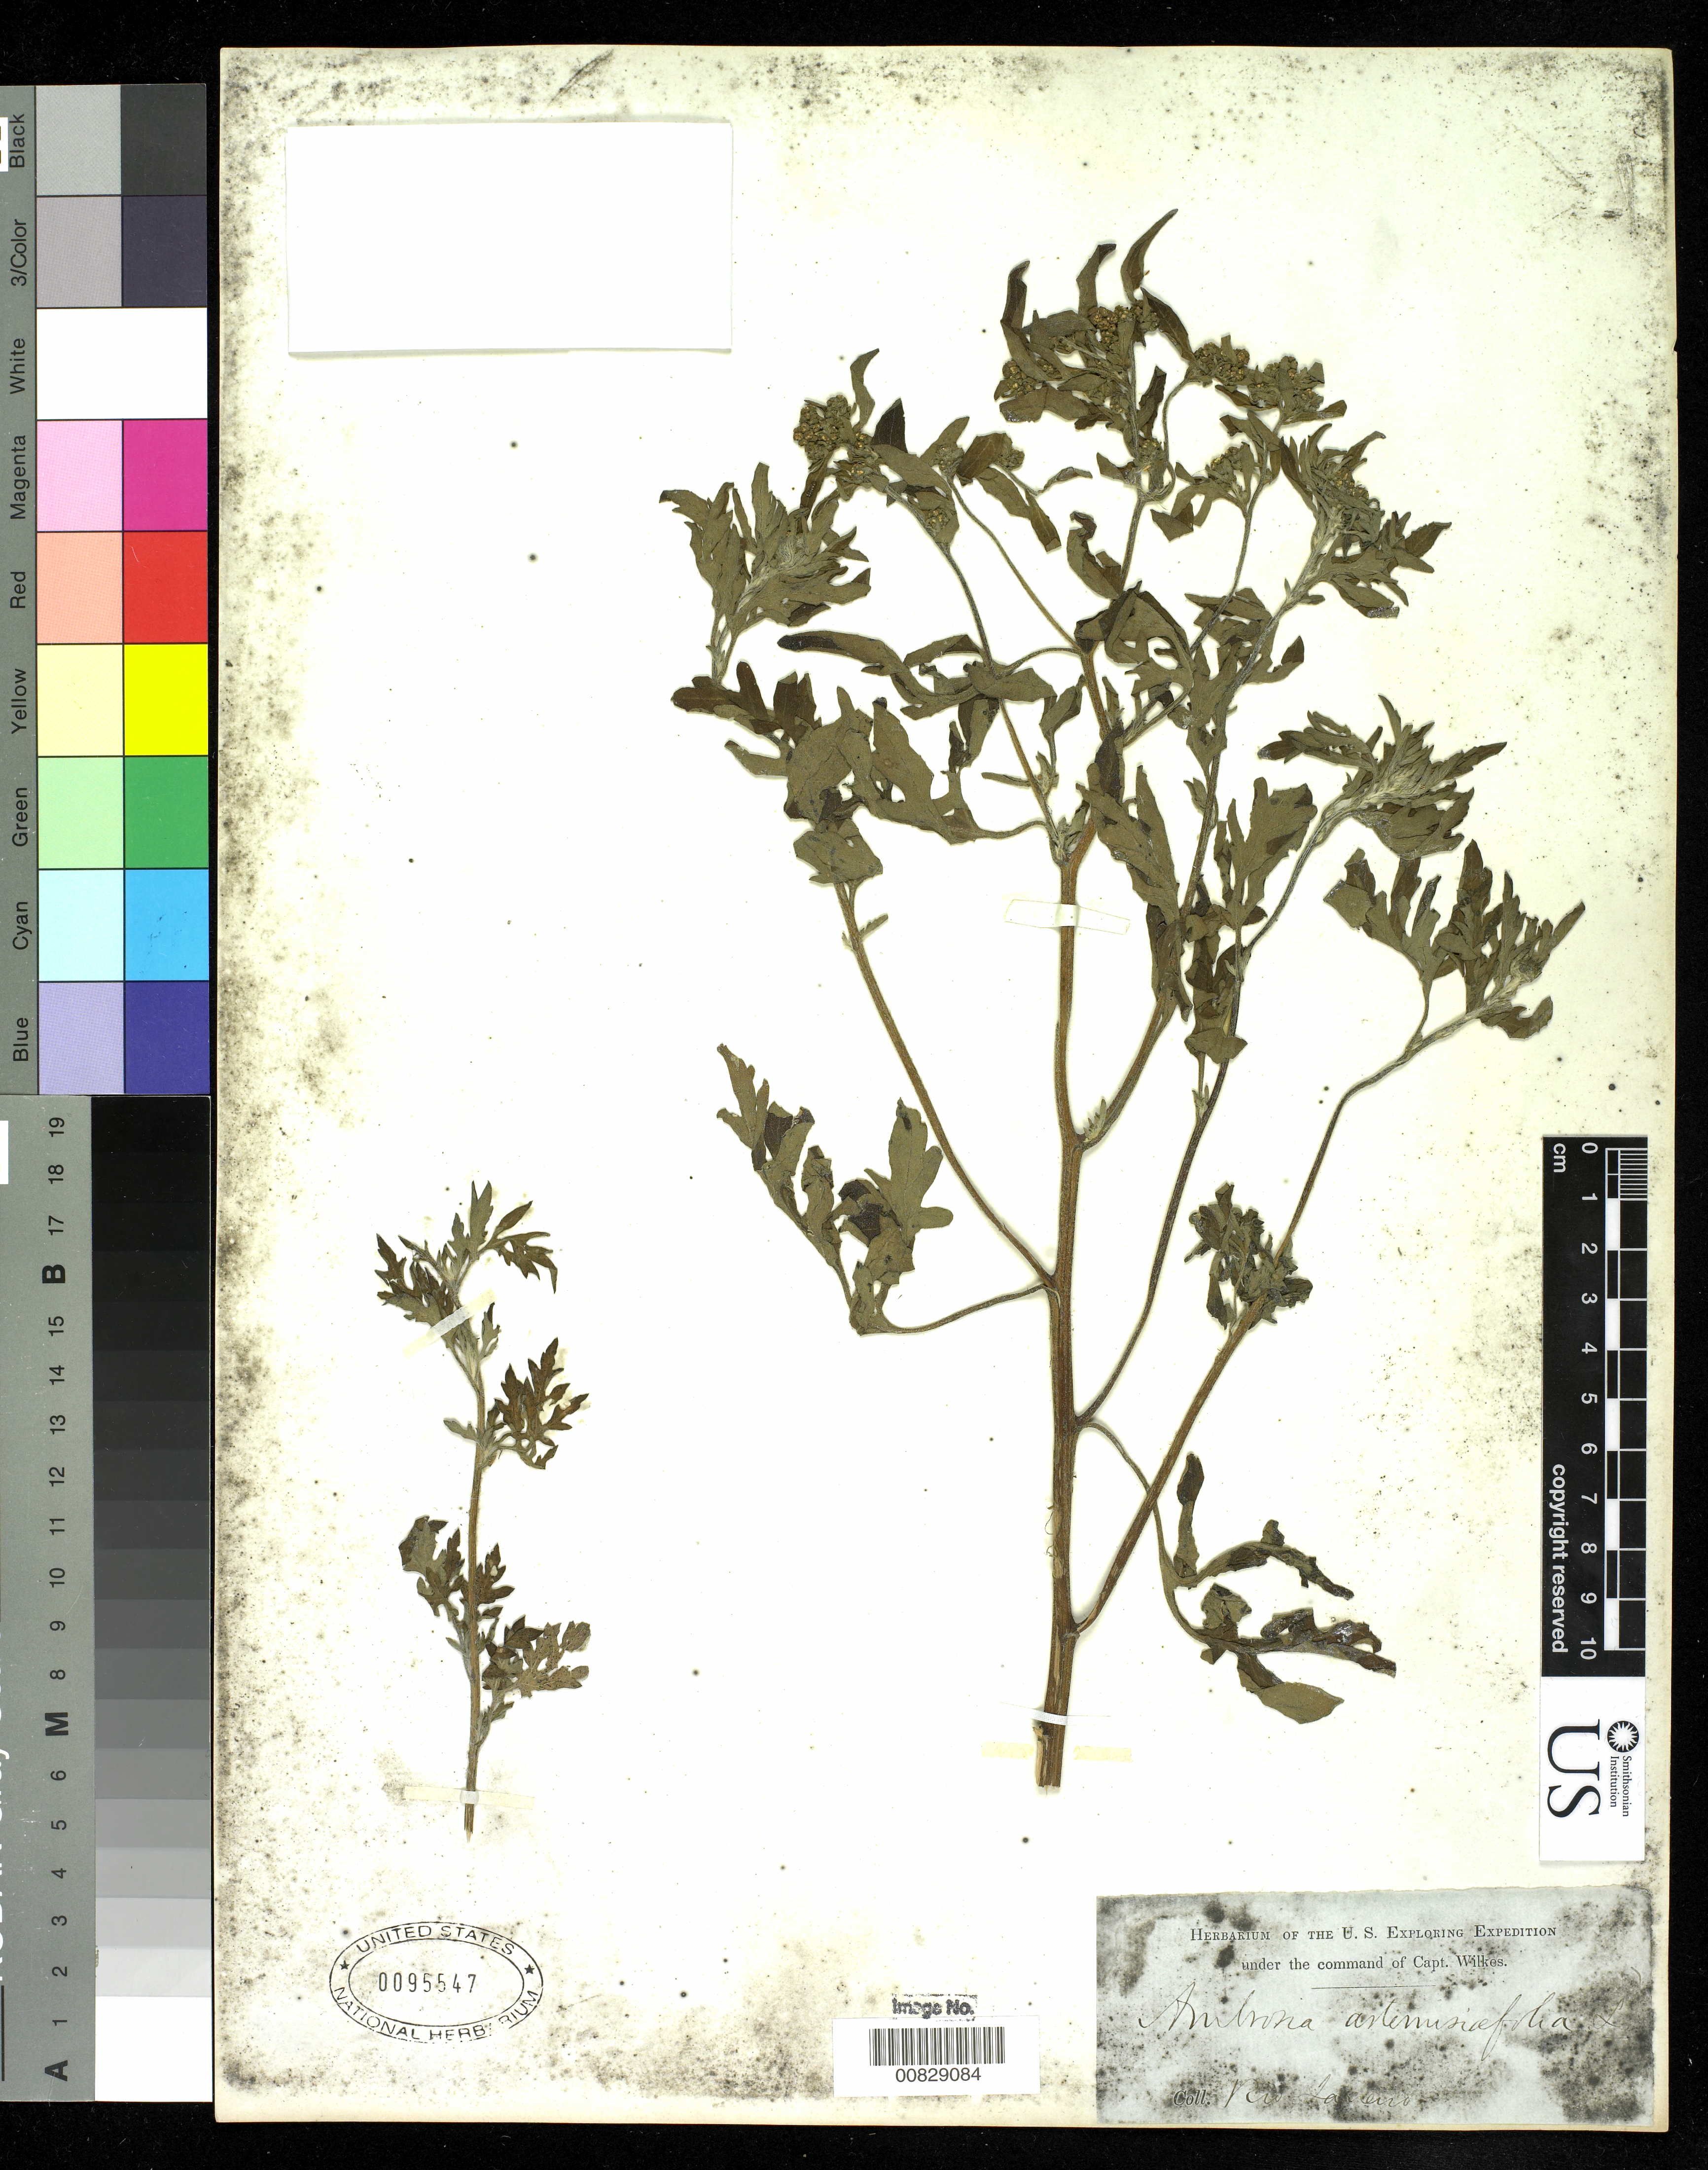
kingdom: Plantae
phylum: Tracheophyta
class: Magnoliopsida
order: Asterales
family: Asteraceae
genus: Ambrosia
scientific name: Ambrosia artemisiifolia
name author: L.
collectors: Wilkes Explor. Exped.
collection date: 1838/1842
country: Brazil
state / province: Rio de Janeiro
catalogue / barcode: US 95547